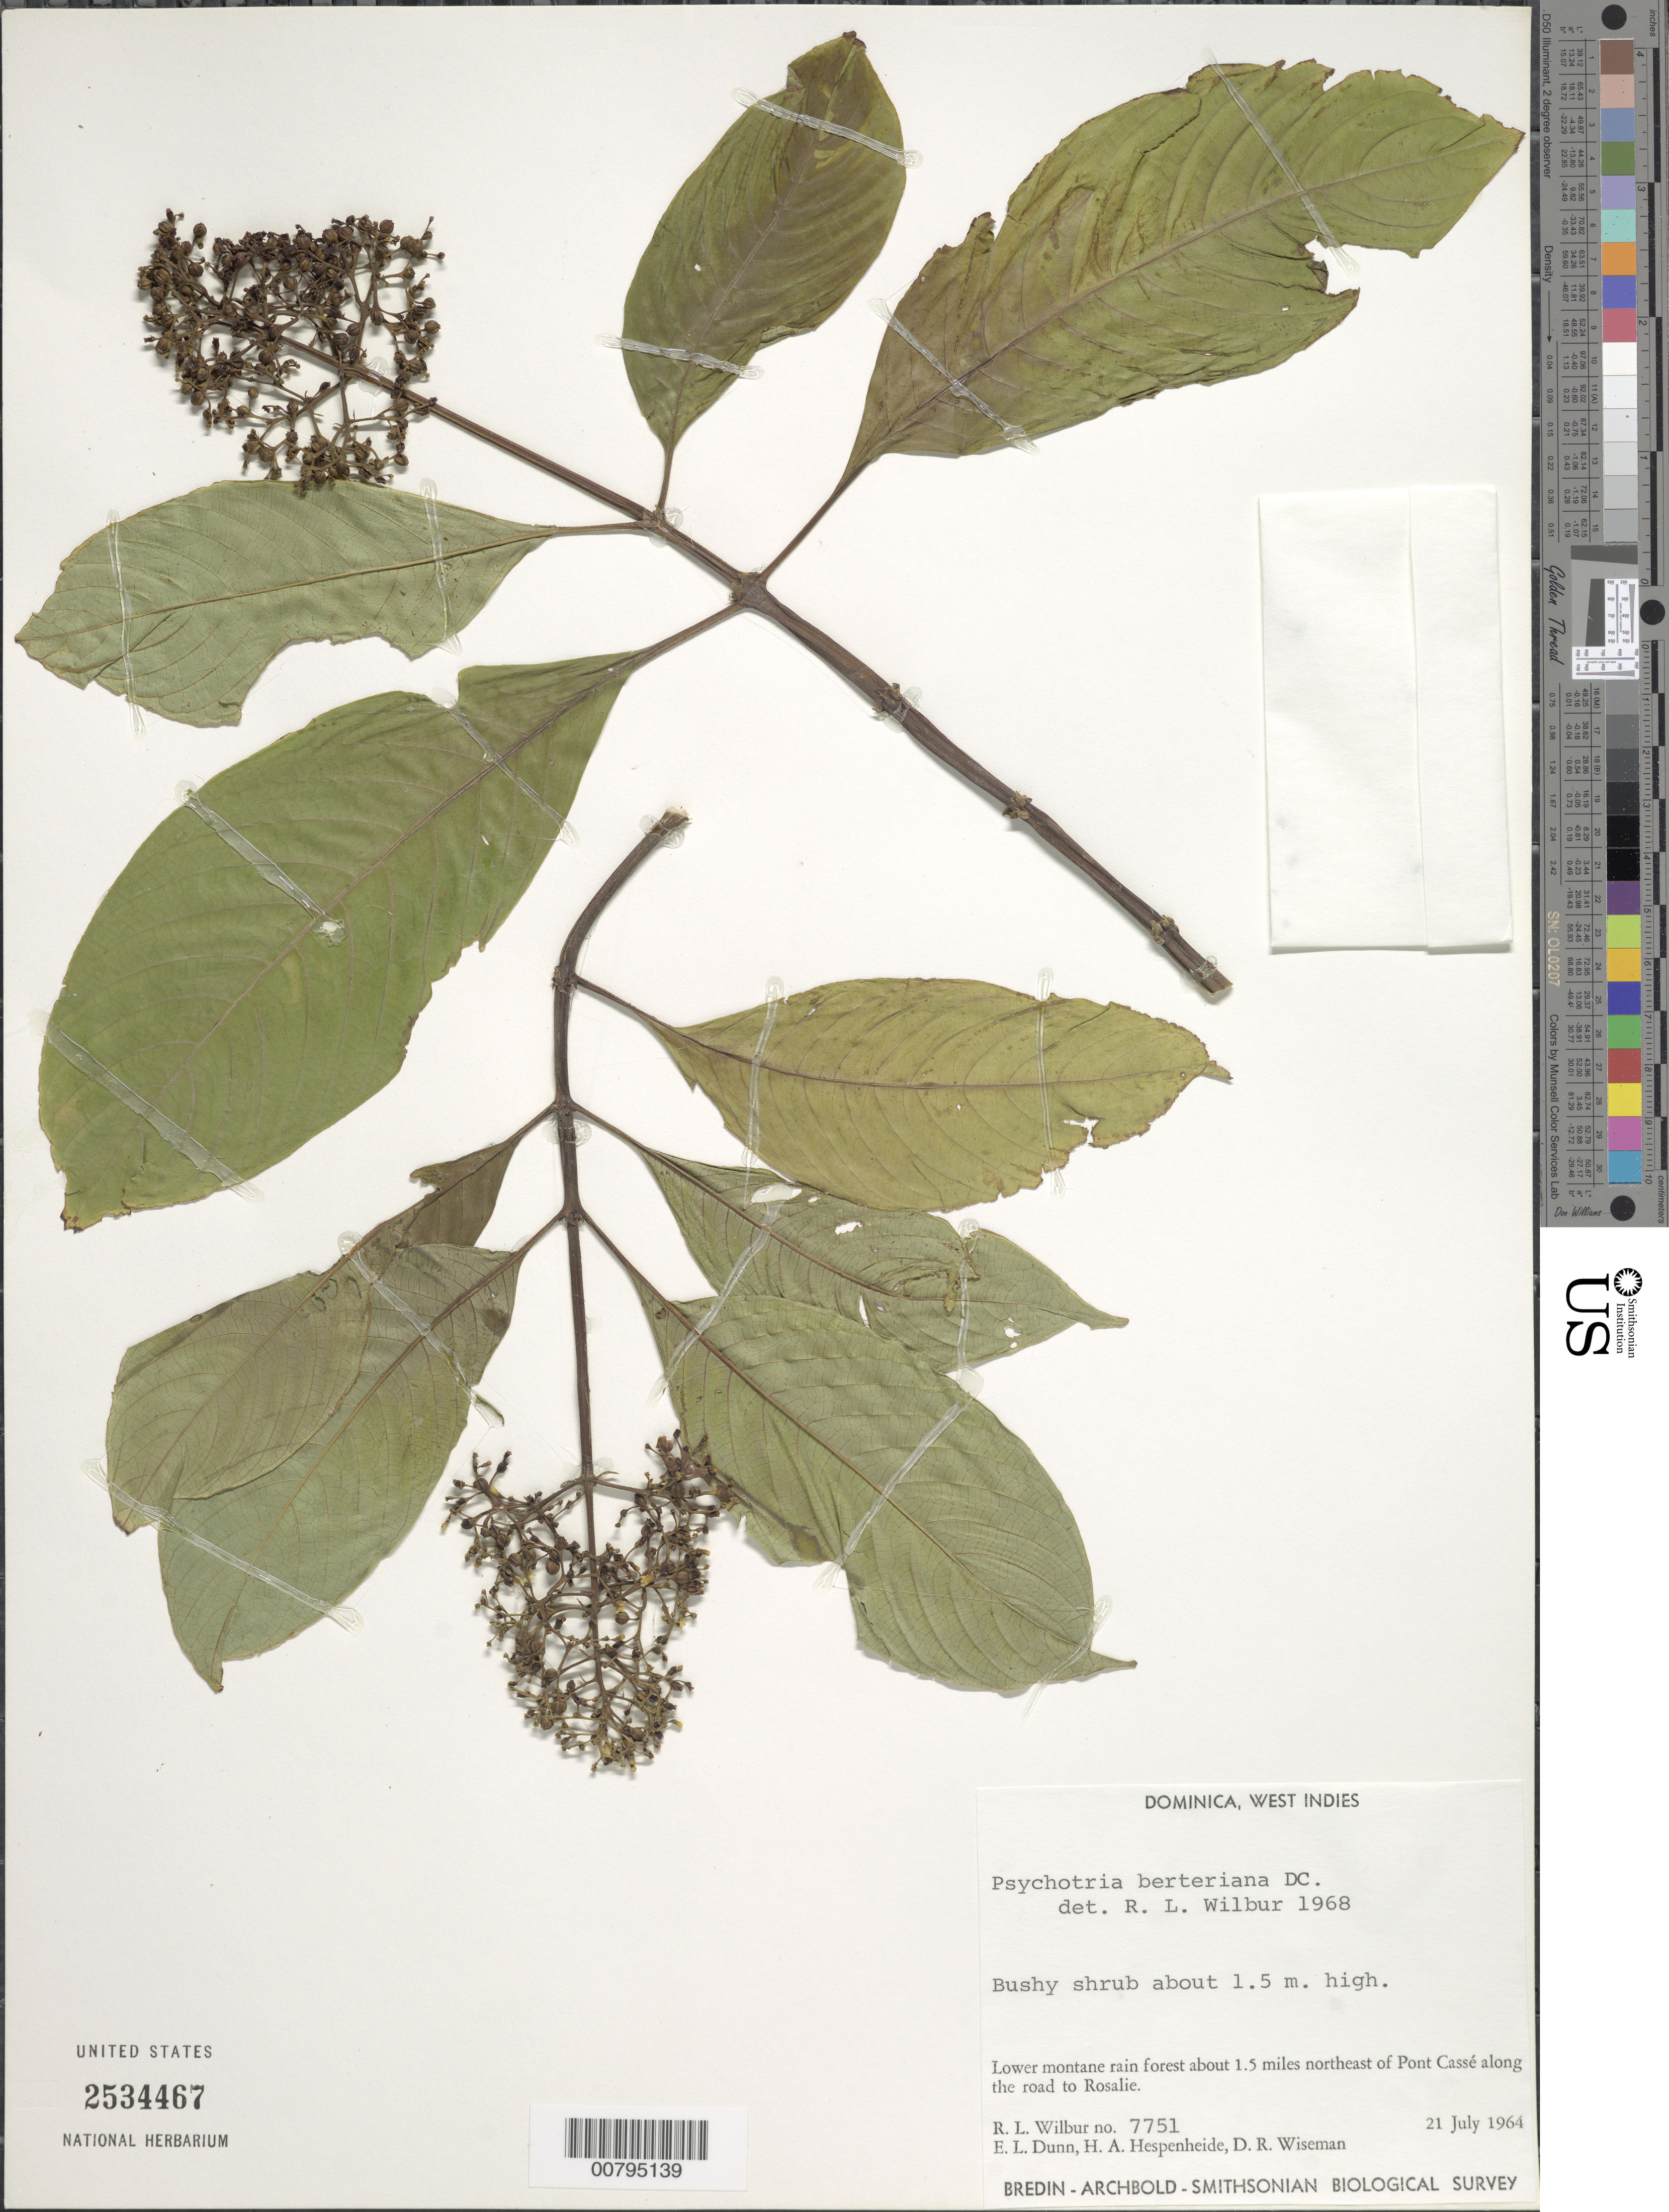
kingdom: Plantae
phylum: Tracheophyta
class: Magnoliopsida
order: Gentianales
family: Rubiaceae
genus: Psychotria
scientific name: Psychotria berteroana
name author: DC.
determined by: Wilbur, R. L.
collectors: R. L. Wilbur, E. Dunn, H. A. Hespenheide & D. R. Wiseman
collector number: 7751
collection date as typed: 21 Jul 1964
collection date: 1964-07-21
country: Dominica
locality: Forest about 1.5 miles northeast of Pont Cass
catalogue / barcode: US 2534467